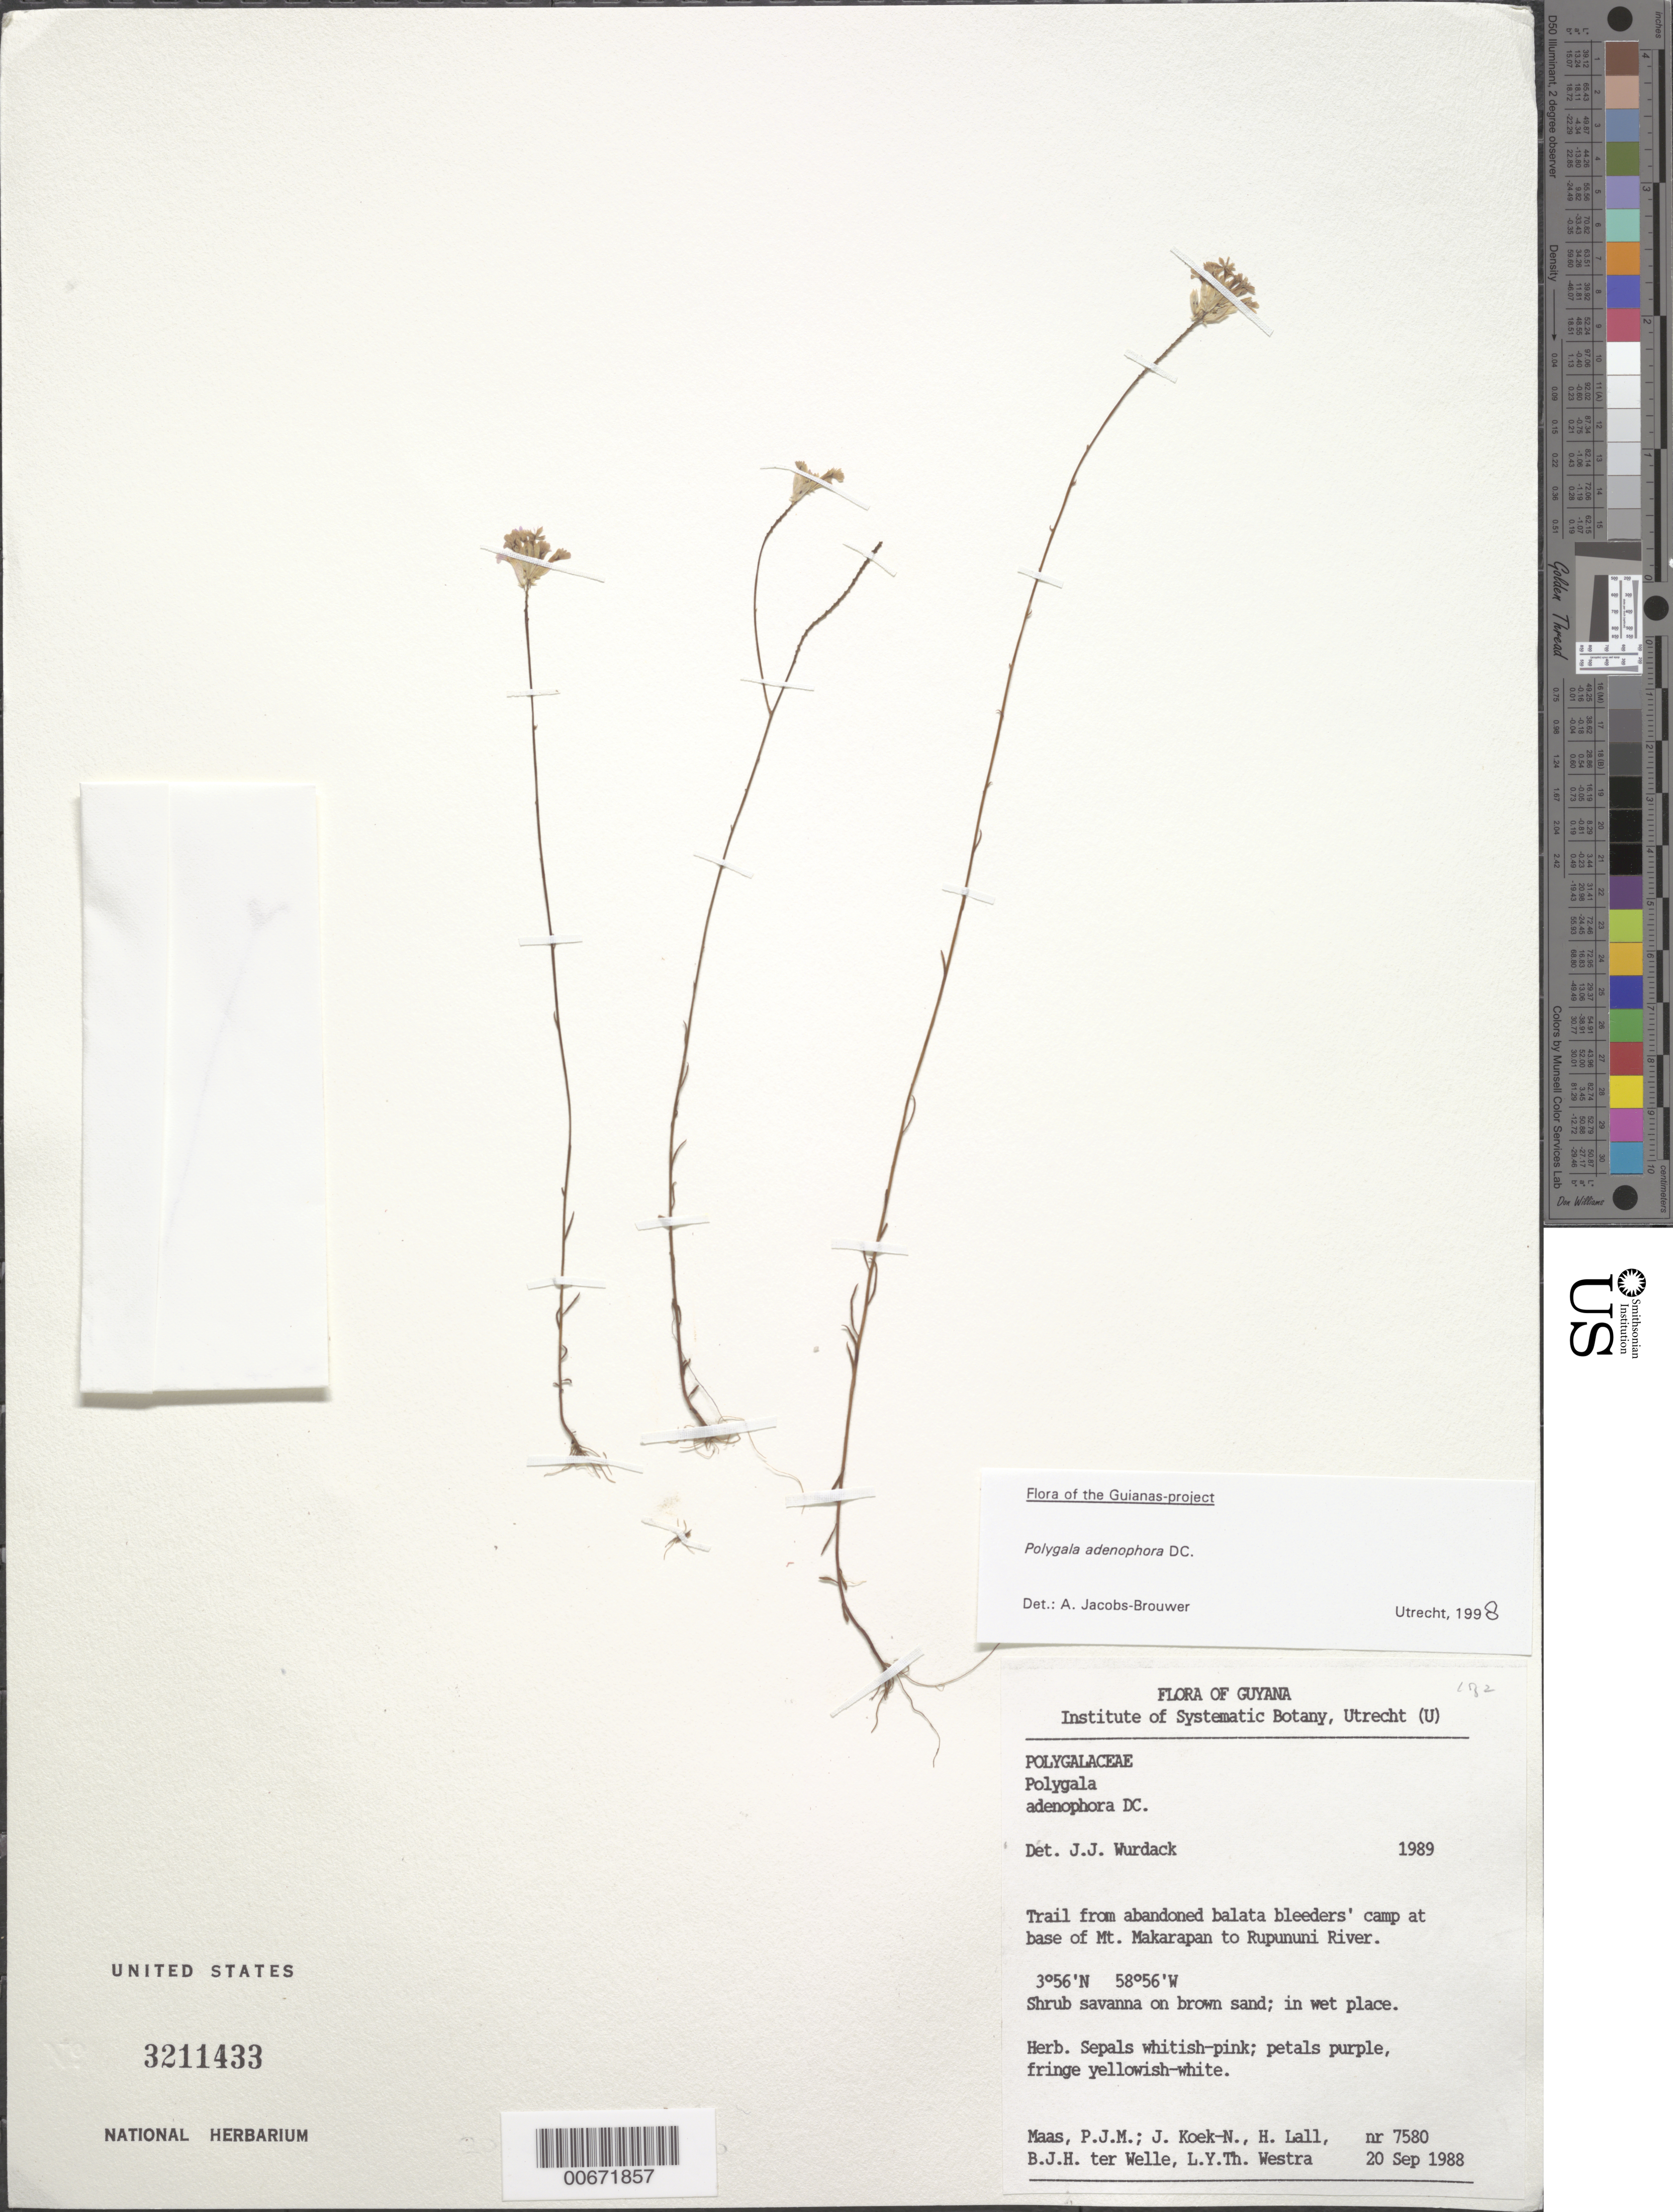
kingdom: Plantae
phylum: Tracheophyta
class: Magnoliopsida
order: Fabales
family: Polygalaceae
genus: Polygala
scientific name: Polygala adenophora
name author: DC.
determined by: Jacobs-Brouwer, A.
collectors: P. Maas, J. Koek-Noorman, H. Lall, B. Welle & L. Y. T. Westra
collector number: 7580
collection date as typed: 20-Sep-88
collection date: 1988-09-20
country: Guyana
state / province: U. Takutu-U. Essequibo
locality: Mt. Makarapan, trail from abandoned balata bleeder camp to Rupununi R.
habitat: Shrub savanna on brown sand, in wet place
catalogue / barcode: US 3211433